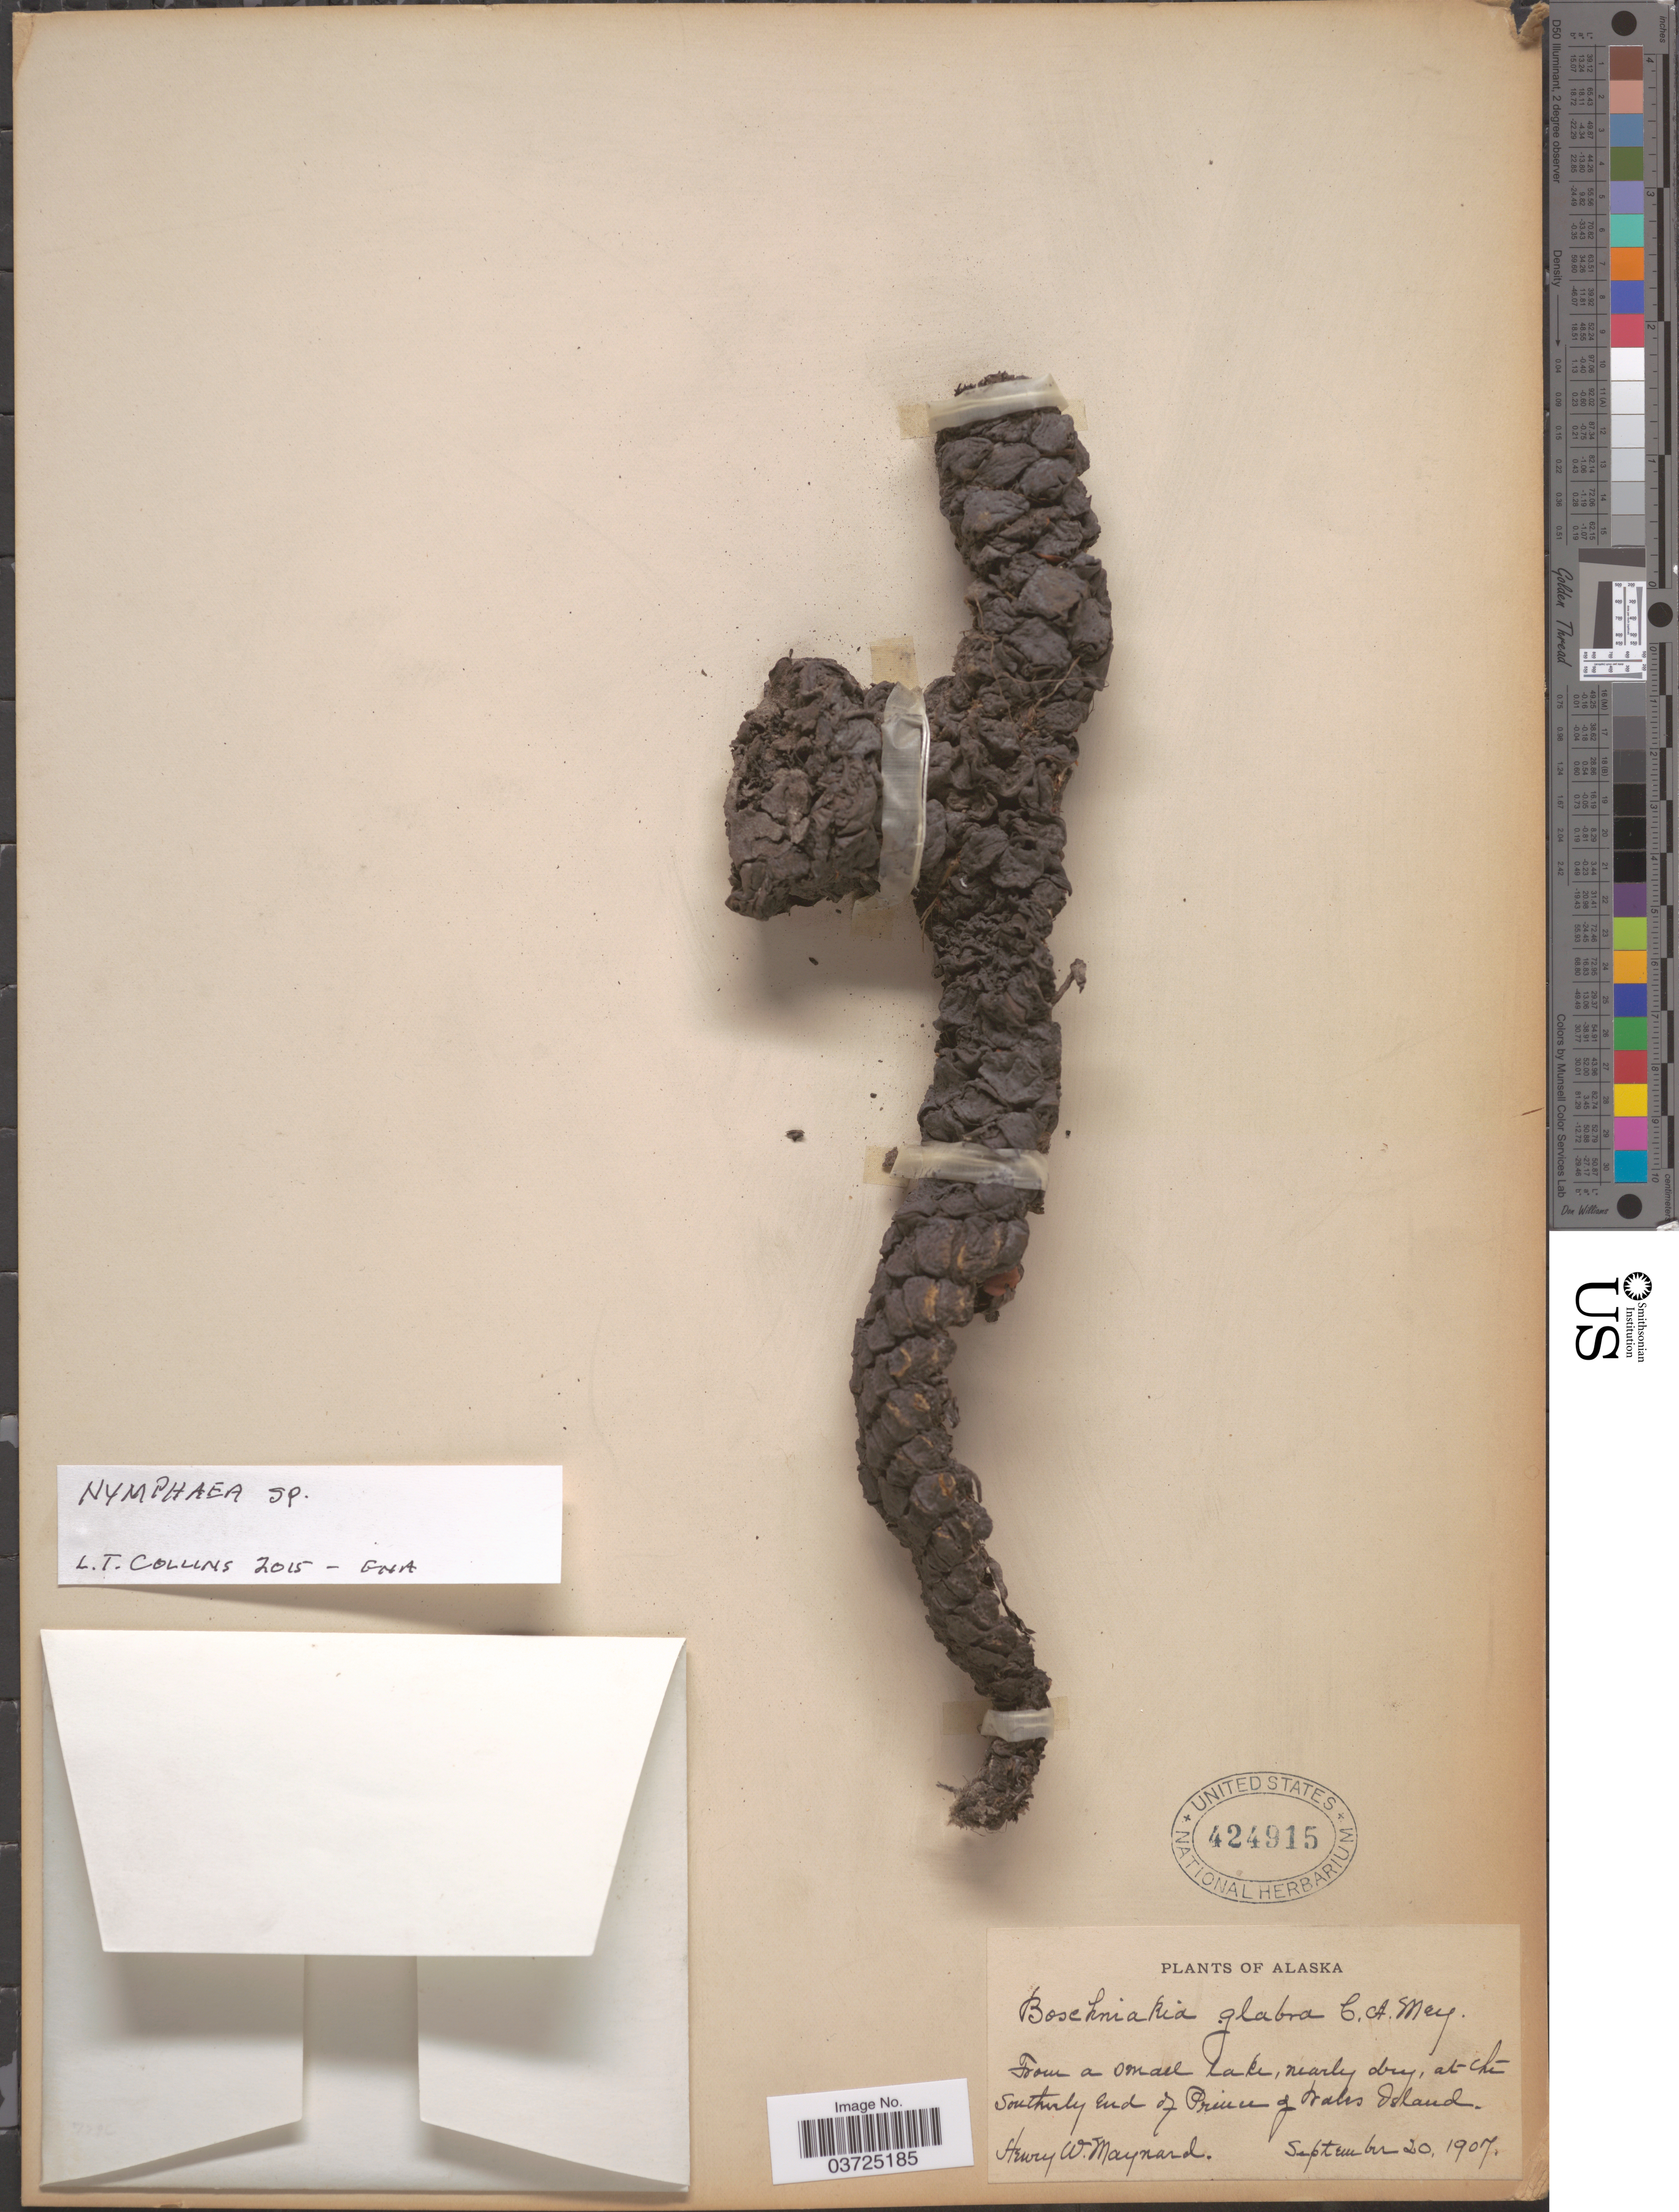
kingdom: Plantae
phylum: Tracheophyta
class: Magnoliopsida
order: Nymphaeales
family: Nymphaeaceae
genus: Nymphaea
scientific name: Nymphaea sp.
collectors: H. Maynard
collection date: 1907-09-20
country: United States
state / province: Alaska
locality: At the Southerly End of Prince of Wales Island.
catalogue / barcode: US 424915